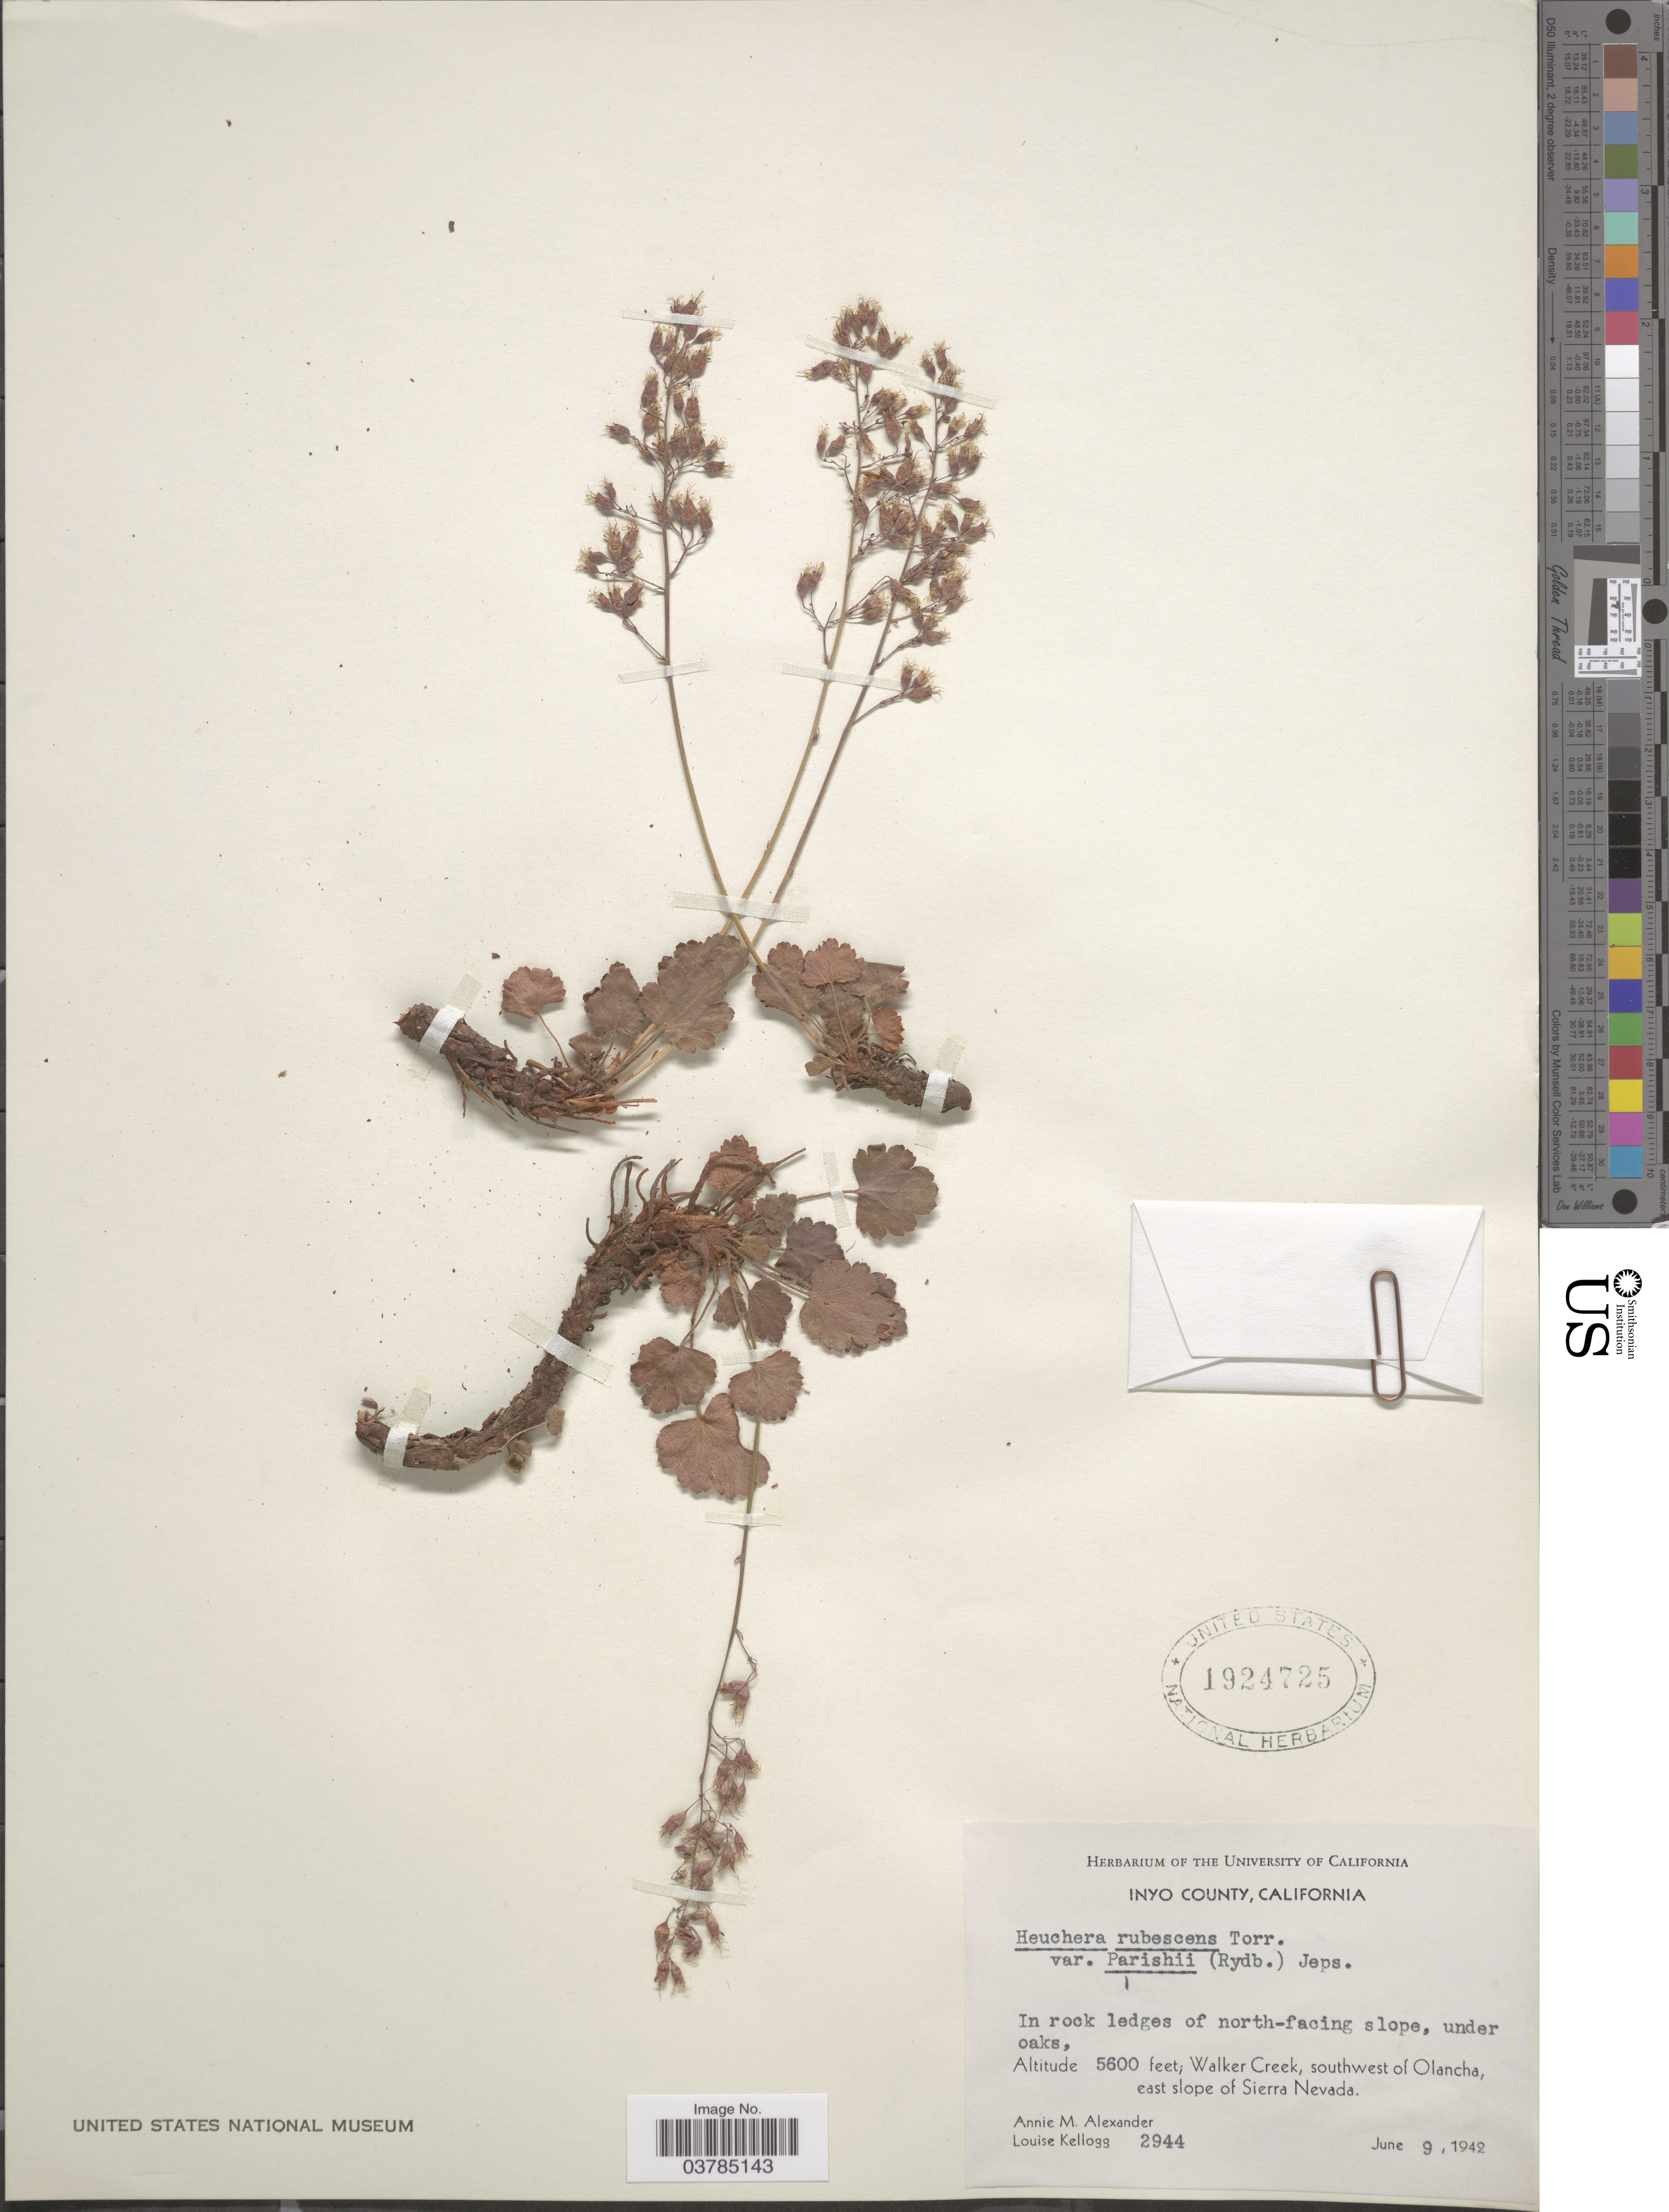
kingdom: Plantae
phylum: Tracheophyta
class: Magnoliopsida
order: Saxifragales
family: Saxifragaceae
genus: Heuchera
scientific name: Heuchera rubescens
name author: Torr.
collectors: A. M. Alexander & L. Kellogg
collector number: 2944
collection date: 1942-06-09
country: United States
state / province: California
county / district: Inyo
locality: Inyo County. In rock ledges of north-facing slope, under oaks, Walker Creek, southwest of Olancha, east slope of Sierra Nevada.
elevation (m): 1707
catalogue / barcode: US 1924725